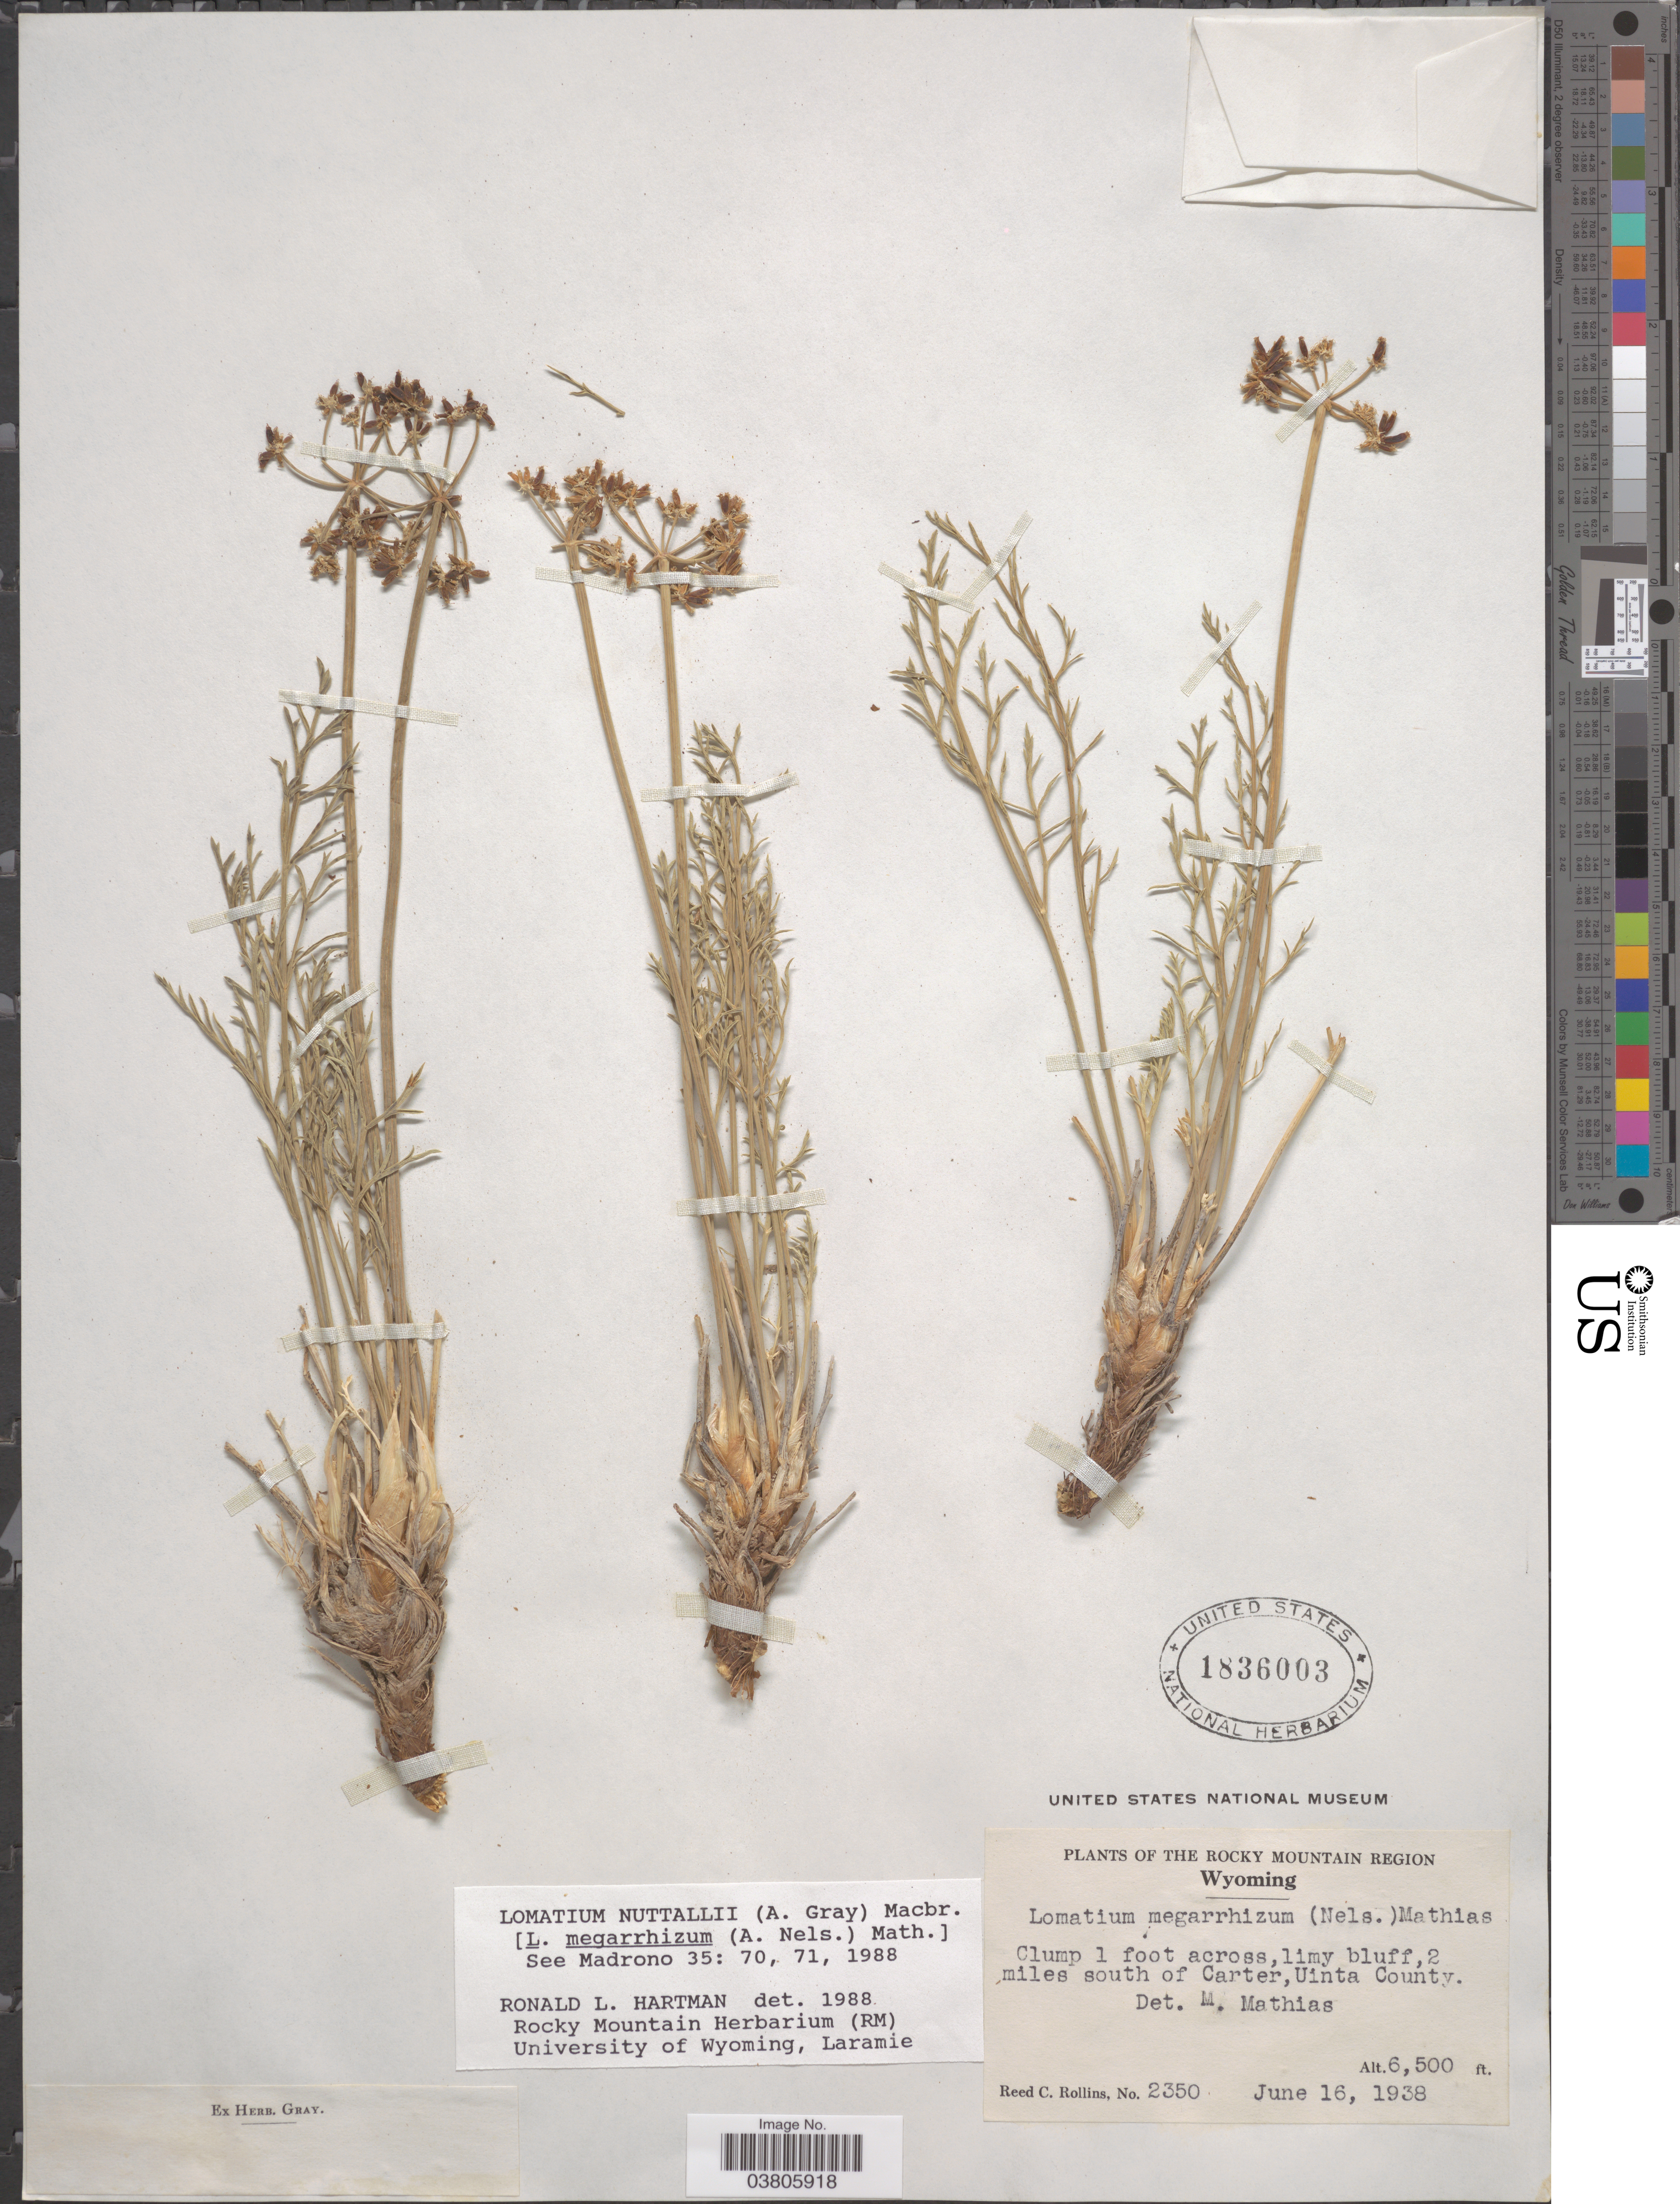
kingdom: Plantae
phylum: Tracheophyta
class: Magnoliopsida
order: Apiales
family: Apiaceae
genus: Lomatium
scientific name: Lomatium nuttallii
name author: (A. Gray) J.F. Macbr.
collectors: R. C. Rollins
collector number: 2350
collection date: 1938-06-16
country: United States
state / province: Wyoming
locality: The Rocky Mountain Region. 2 miles south of Carter, Uinta County.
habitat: limy bluff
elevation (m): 1981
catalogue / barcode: US 1836003